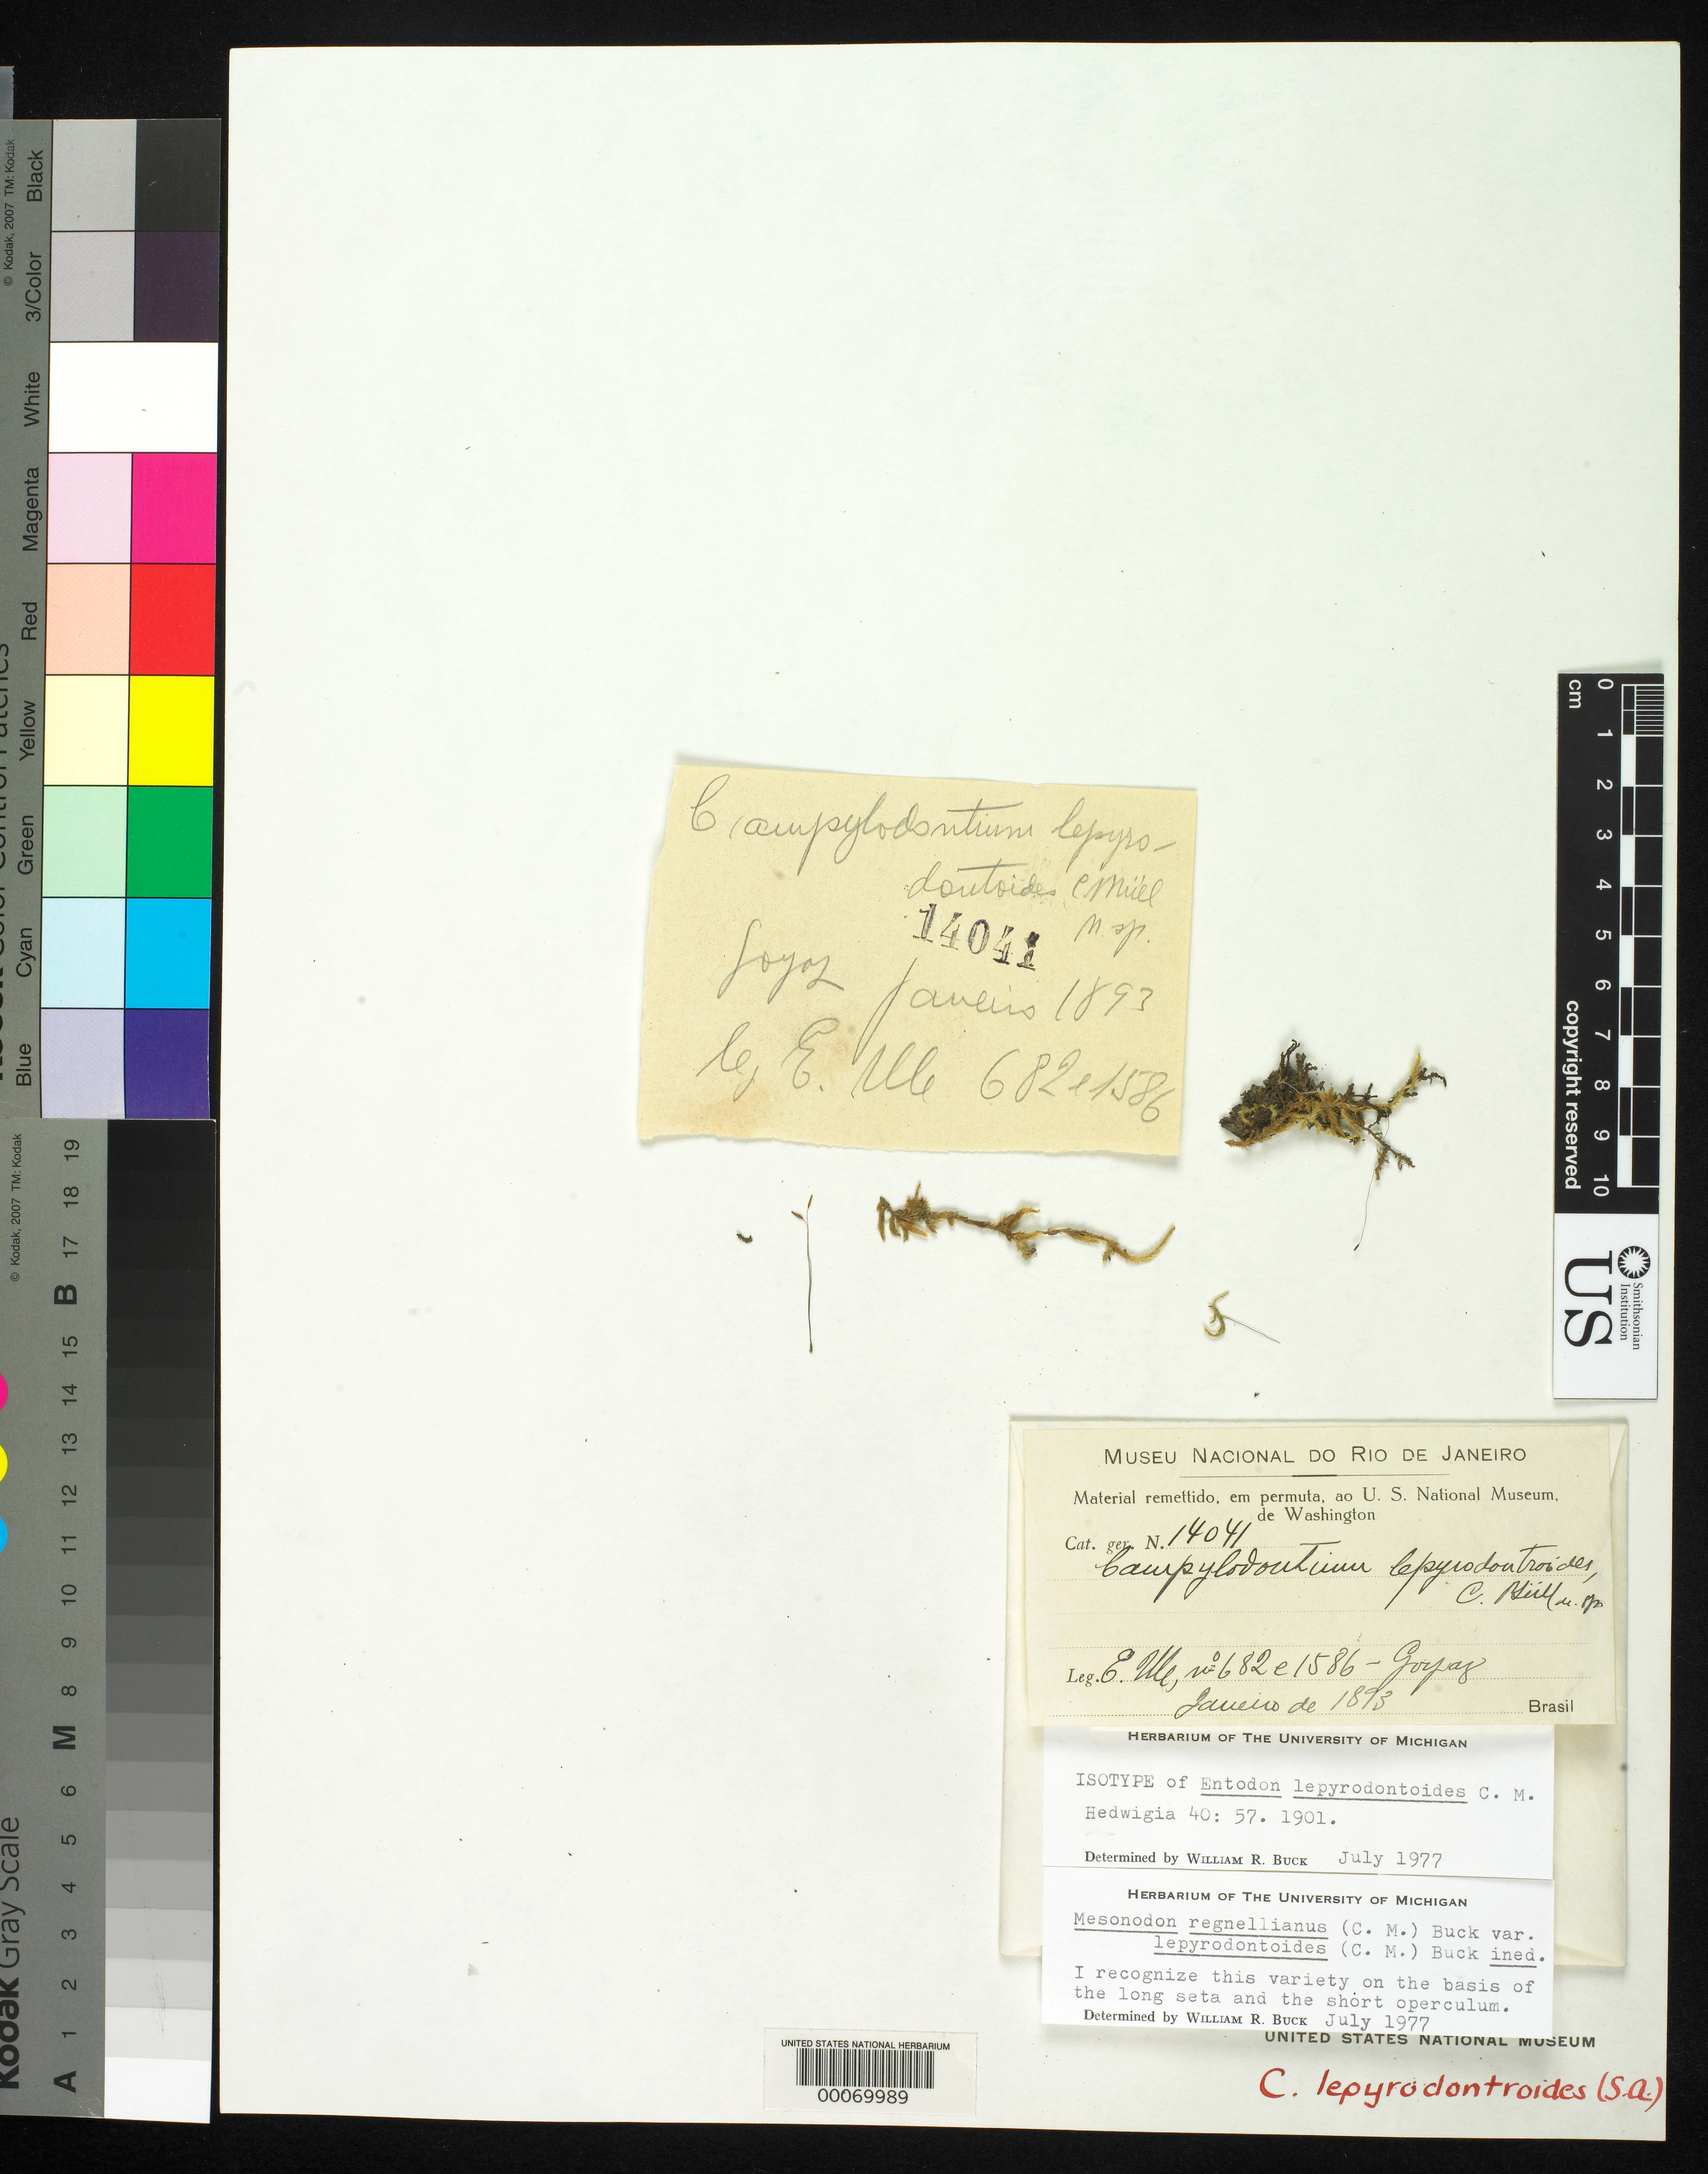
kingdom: Plantae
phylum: Bryophyta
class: Bryopsida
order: Hypnales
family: Entodontaceae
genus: Entodon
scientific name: Entodon lepyrodontoides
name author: Müll. Hal.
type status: Isotype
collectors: E. H. Ule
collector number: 682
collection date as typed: Jan 1893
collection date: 1893-01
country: Brazil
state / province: Minas Gerais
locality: Goyaz.